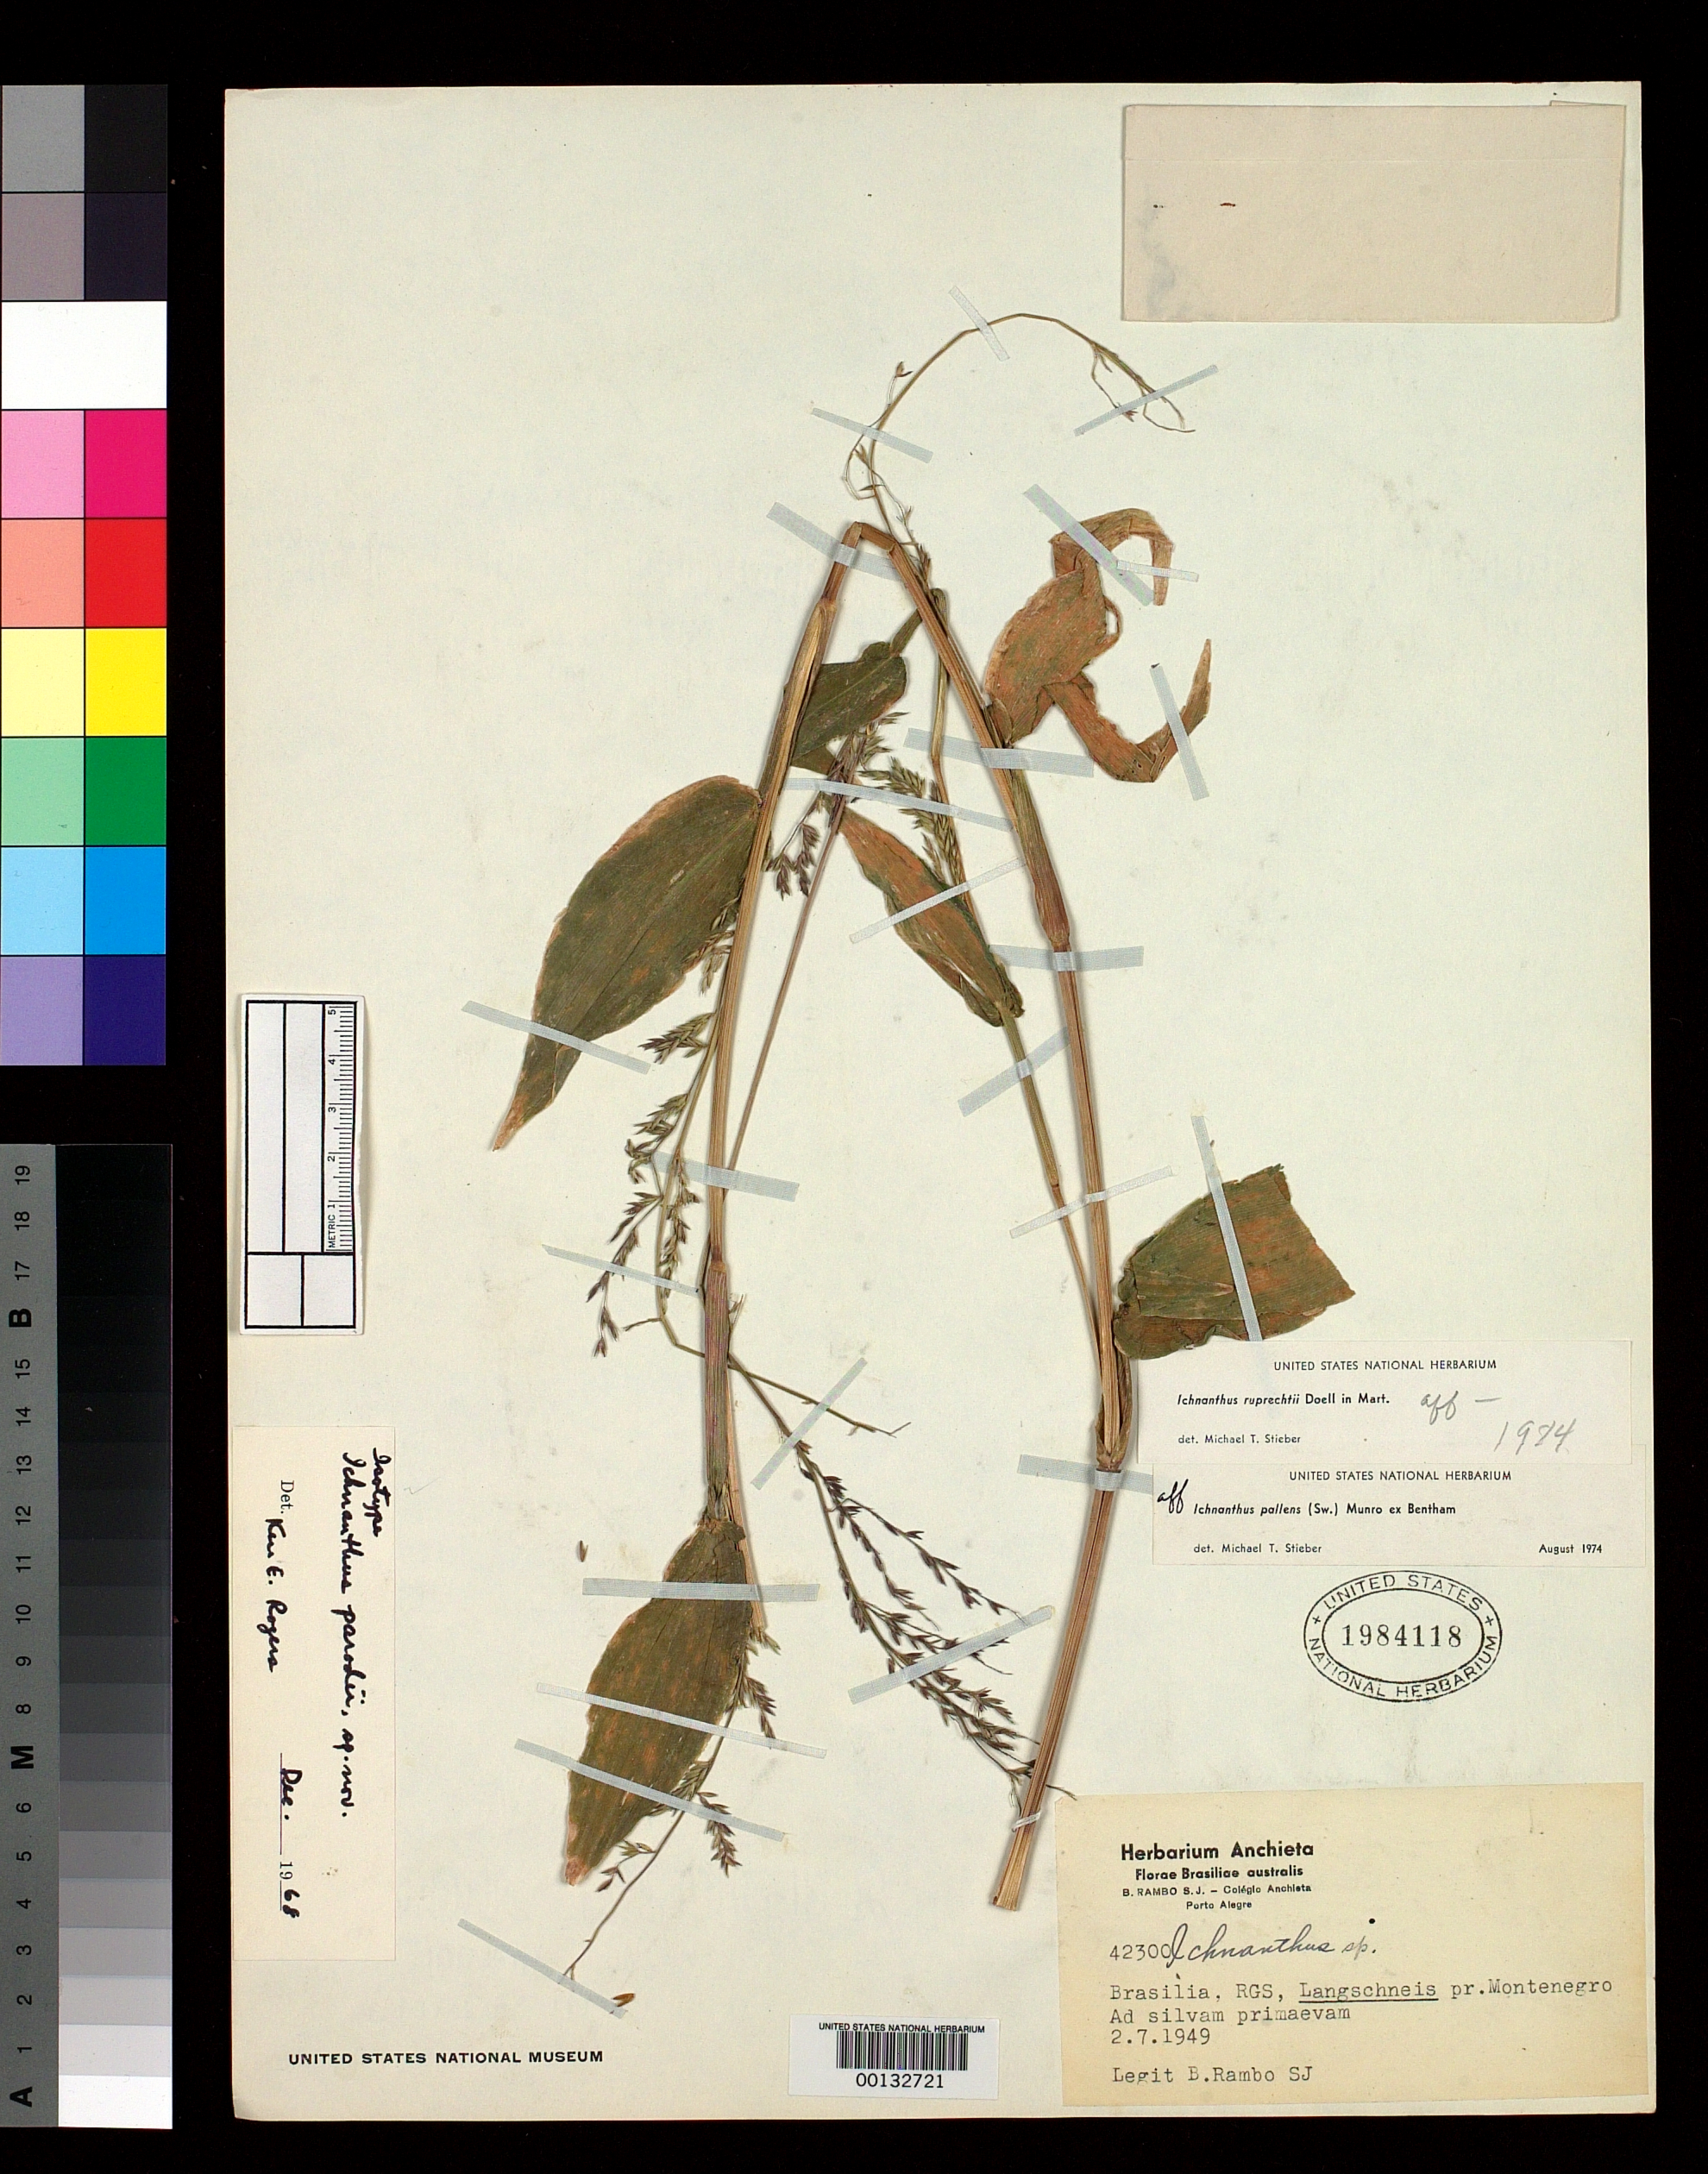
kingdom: Plantae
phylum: Tracheophyta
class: Liliopsida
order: Poales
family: Poaceae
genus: Ichnanthus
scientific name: Ichnanthus parodii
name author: K.E. Rogers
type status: Isotype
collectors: B. Rambo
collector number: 42300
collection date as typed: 02 Aug 1949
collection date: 1949-07-02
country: Brazil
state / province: Rio Grande do Sul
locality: Rio Grande do Sul, Esperanca, pr. Montenegro.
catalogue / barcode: US 1984118